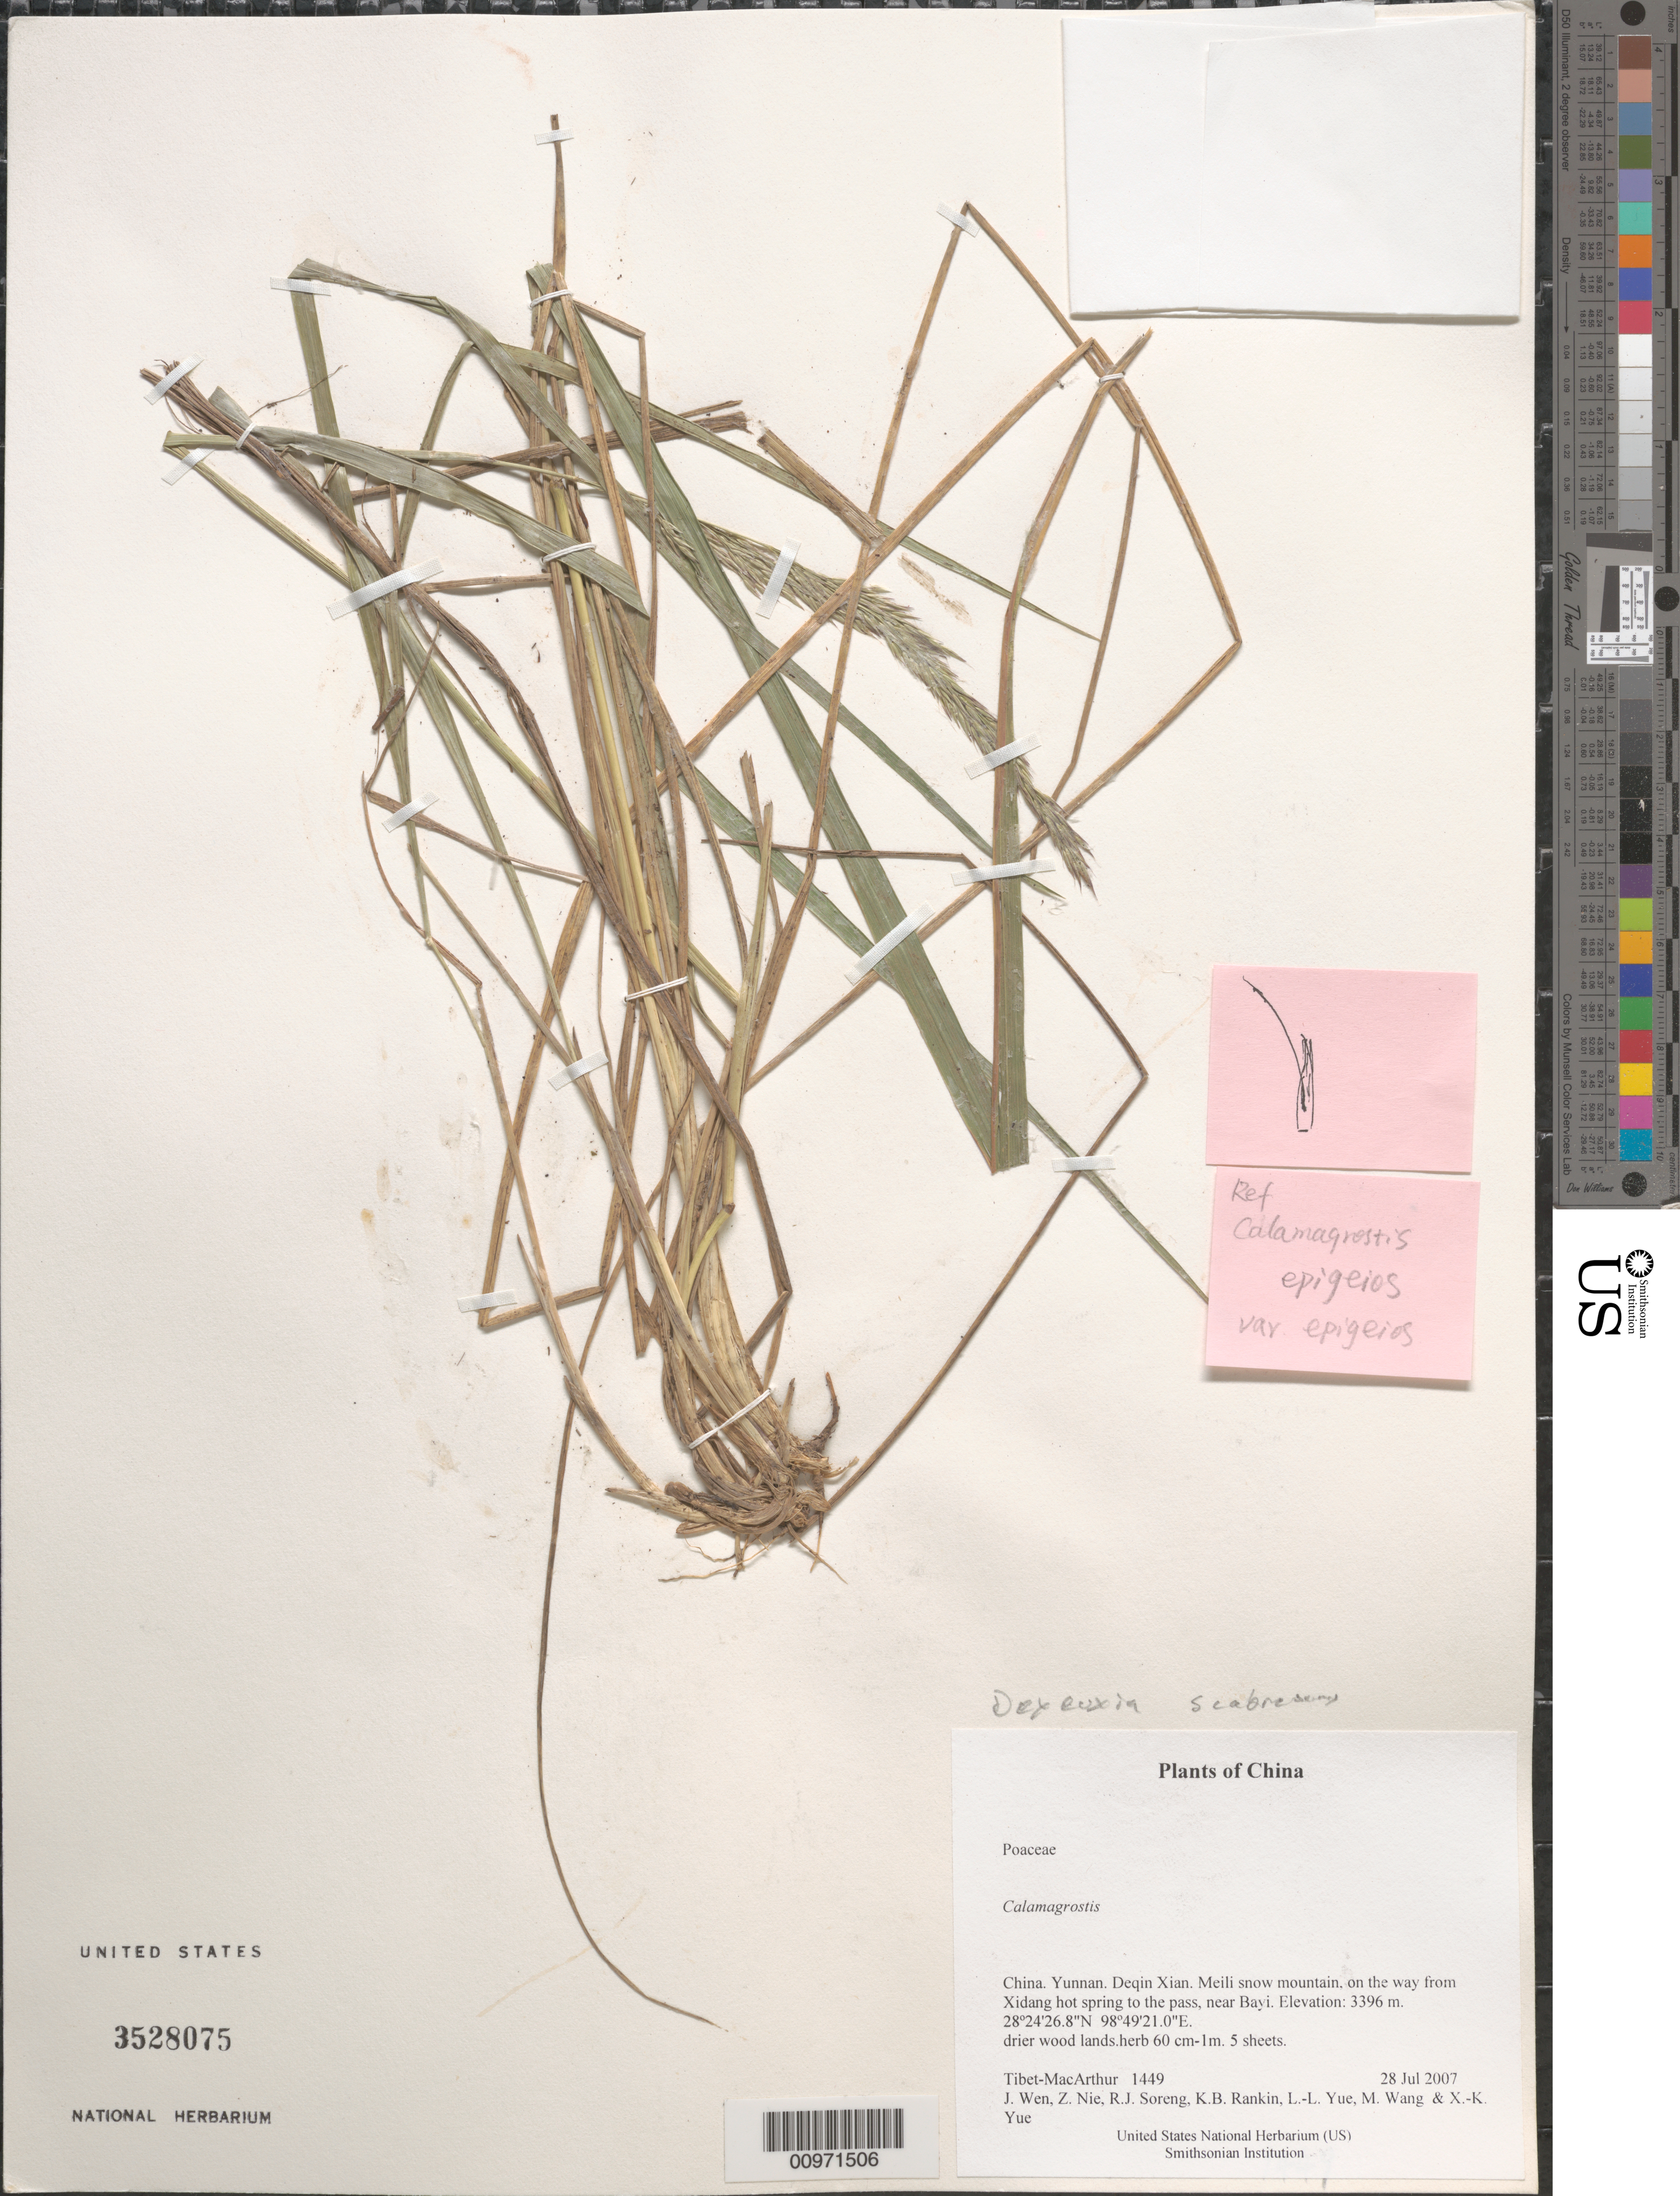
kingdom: Plantae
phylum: Tracheophyta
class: Liliopsida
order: Poales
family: Poaceae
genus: Deyeuxia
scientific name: Deyeuxia scabrescens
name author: (Griseb.) Munro ex Duthie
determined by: Soreng, Robert J., Research Associate (BOT), Smithsonian Institution - National Museum of Natural History (UNITED STATES)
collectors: Tibet-MacArthur, J. Wen, Z. Nie, R. J. Soreng, K. Rankin, L. Yue, M. Wang & X. Yue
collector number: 1449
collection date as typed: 28 Jul 2007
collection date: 2007-07-28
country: China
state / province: Yunnan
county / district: Deqin Xian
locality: Meili snow mountain, on the way from Xidang hot spring to the pass, near Bayi.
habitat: drier wood lands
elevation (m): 3396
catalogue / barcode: US 3528075